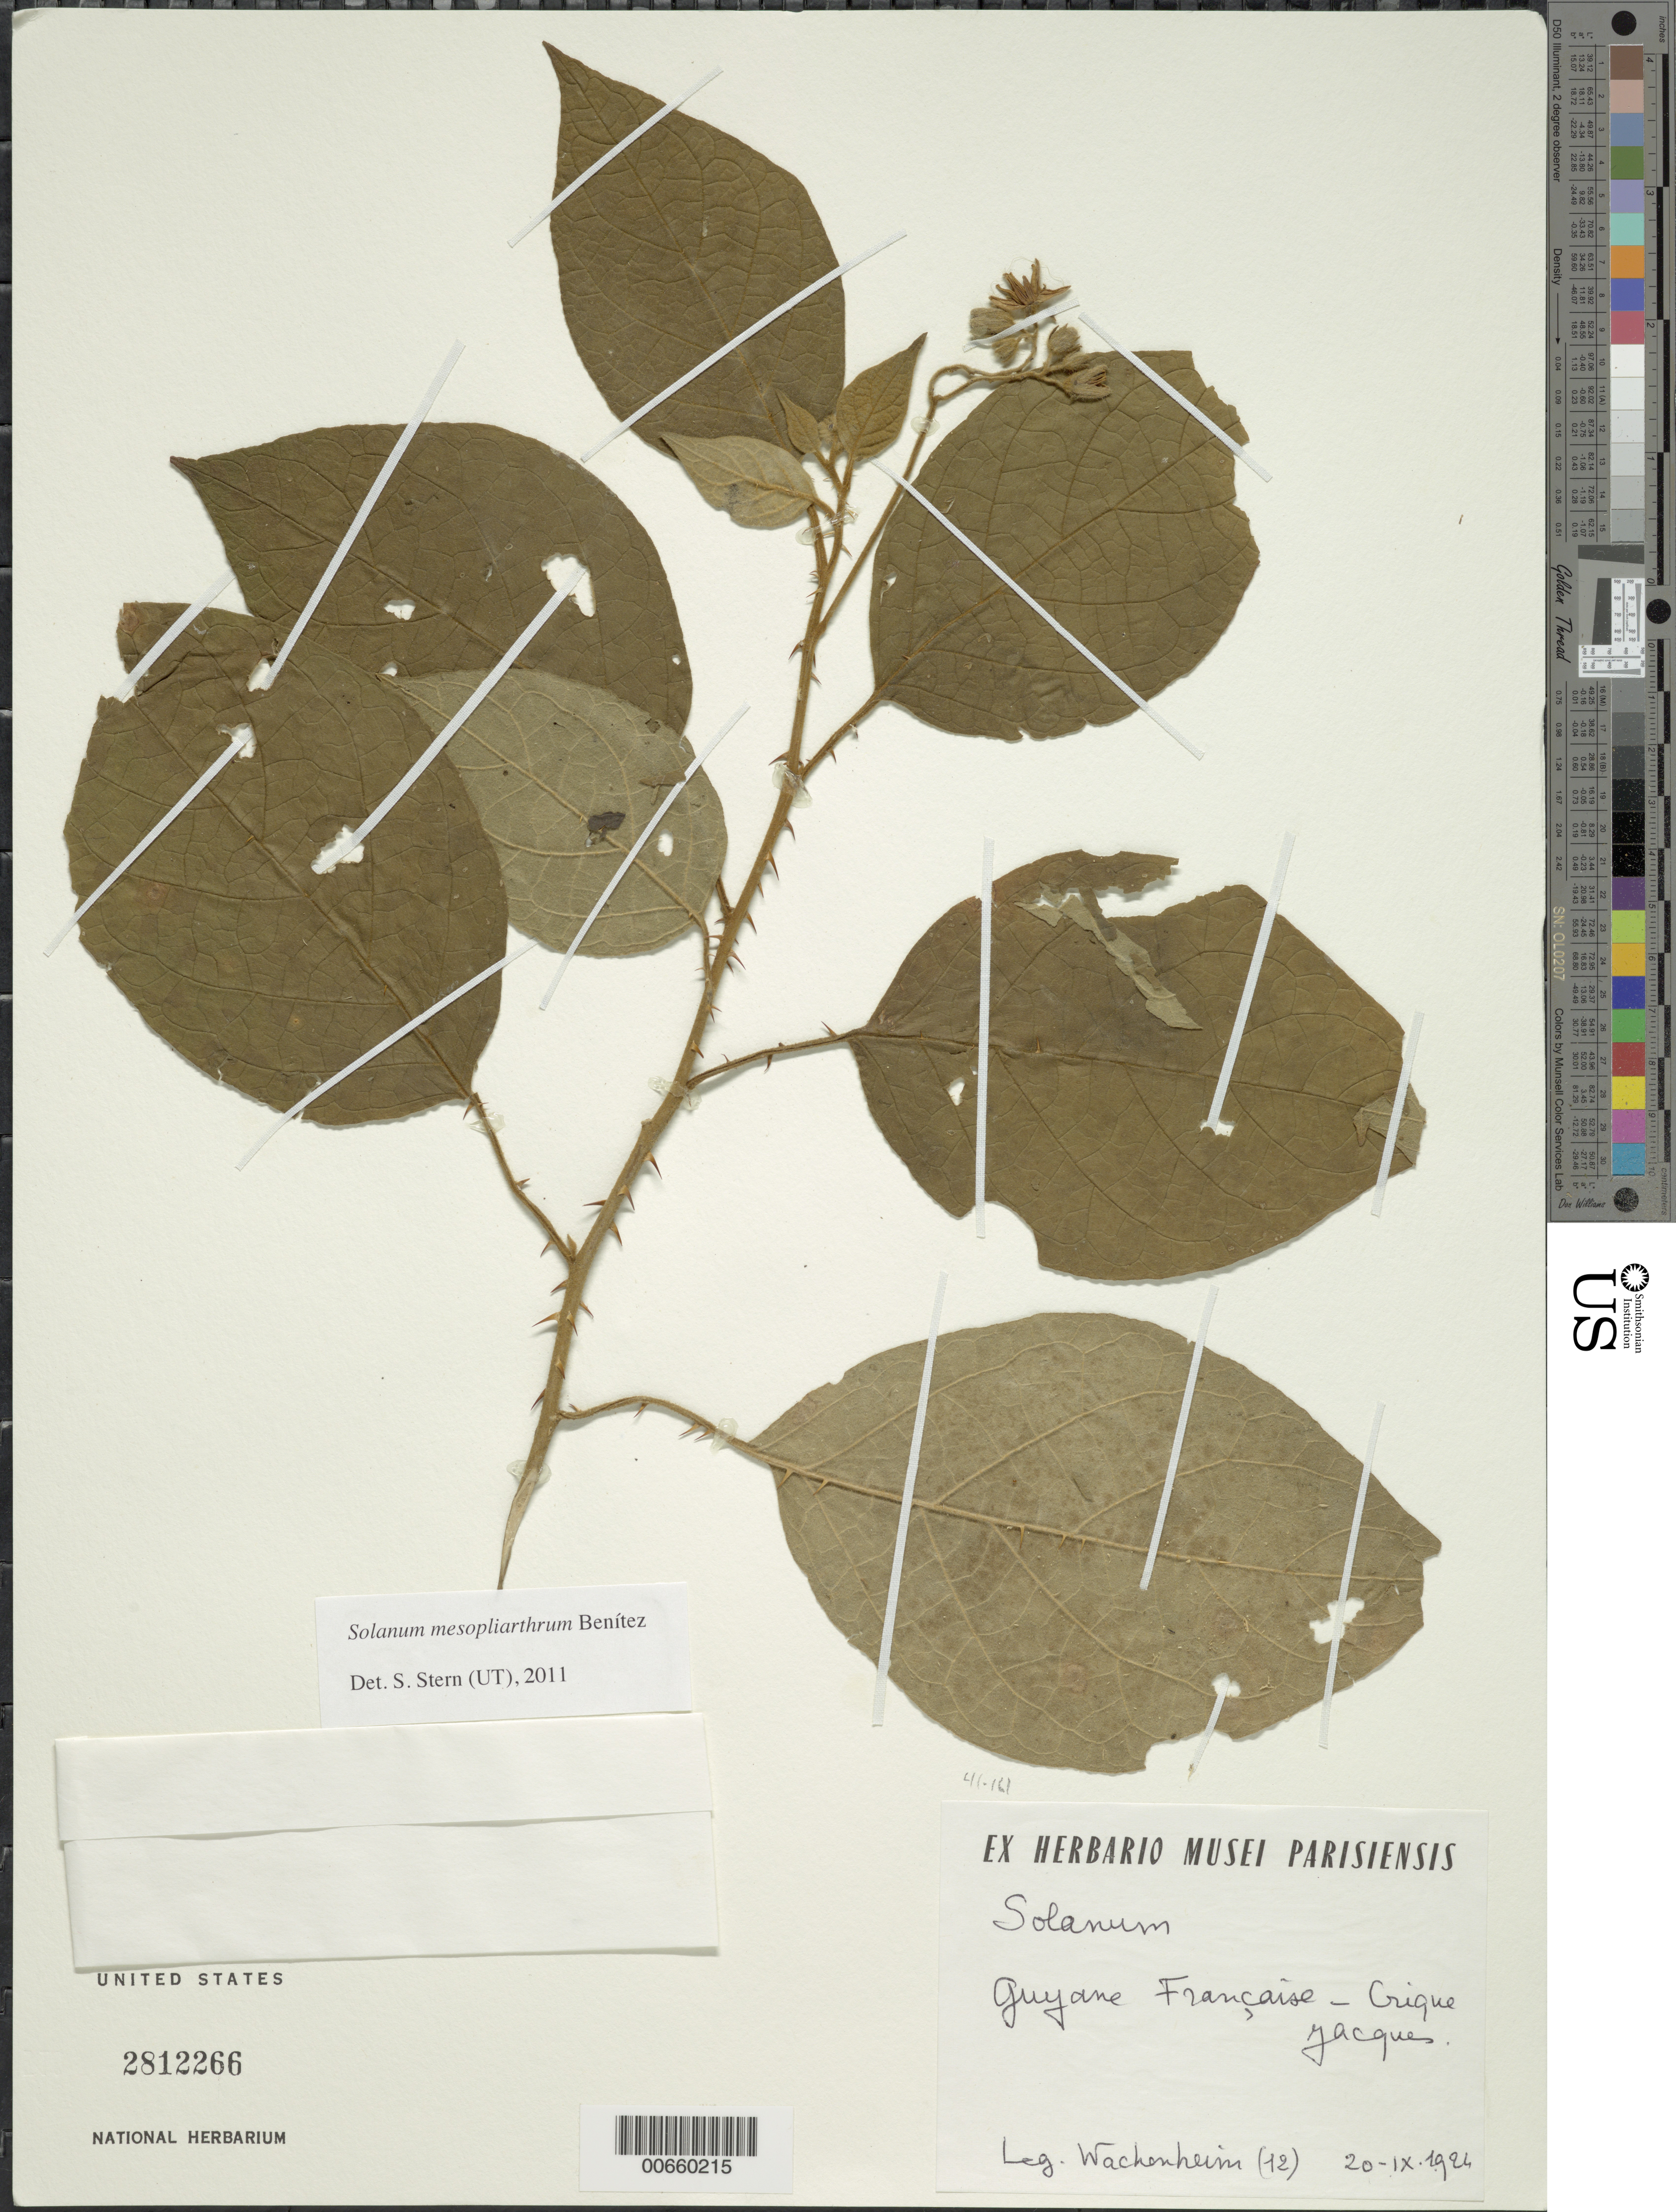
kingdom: Plantae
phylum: Tracheophyta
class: Magnoliopsida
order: Solanales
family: Solanaceae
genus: Solanum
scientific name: Solanum mesopliarthrum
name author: Bitter ex F. Rojas & Steyerm.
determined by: Stern, S. R., (UT)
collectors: G. Wachenheim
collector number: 12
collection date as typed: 9 Sep 1924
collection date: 1924-09-09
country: French Guiana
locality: Crique Jacques, bassin de la Mana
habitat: NOTE DUPLICATE NUMBERS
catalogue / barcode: US 2812266